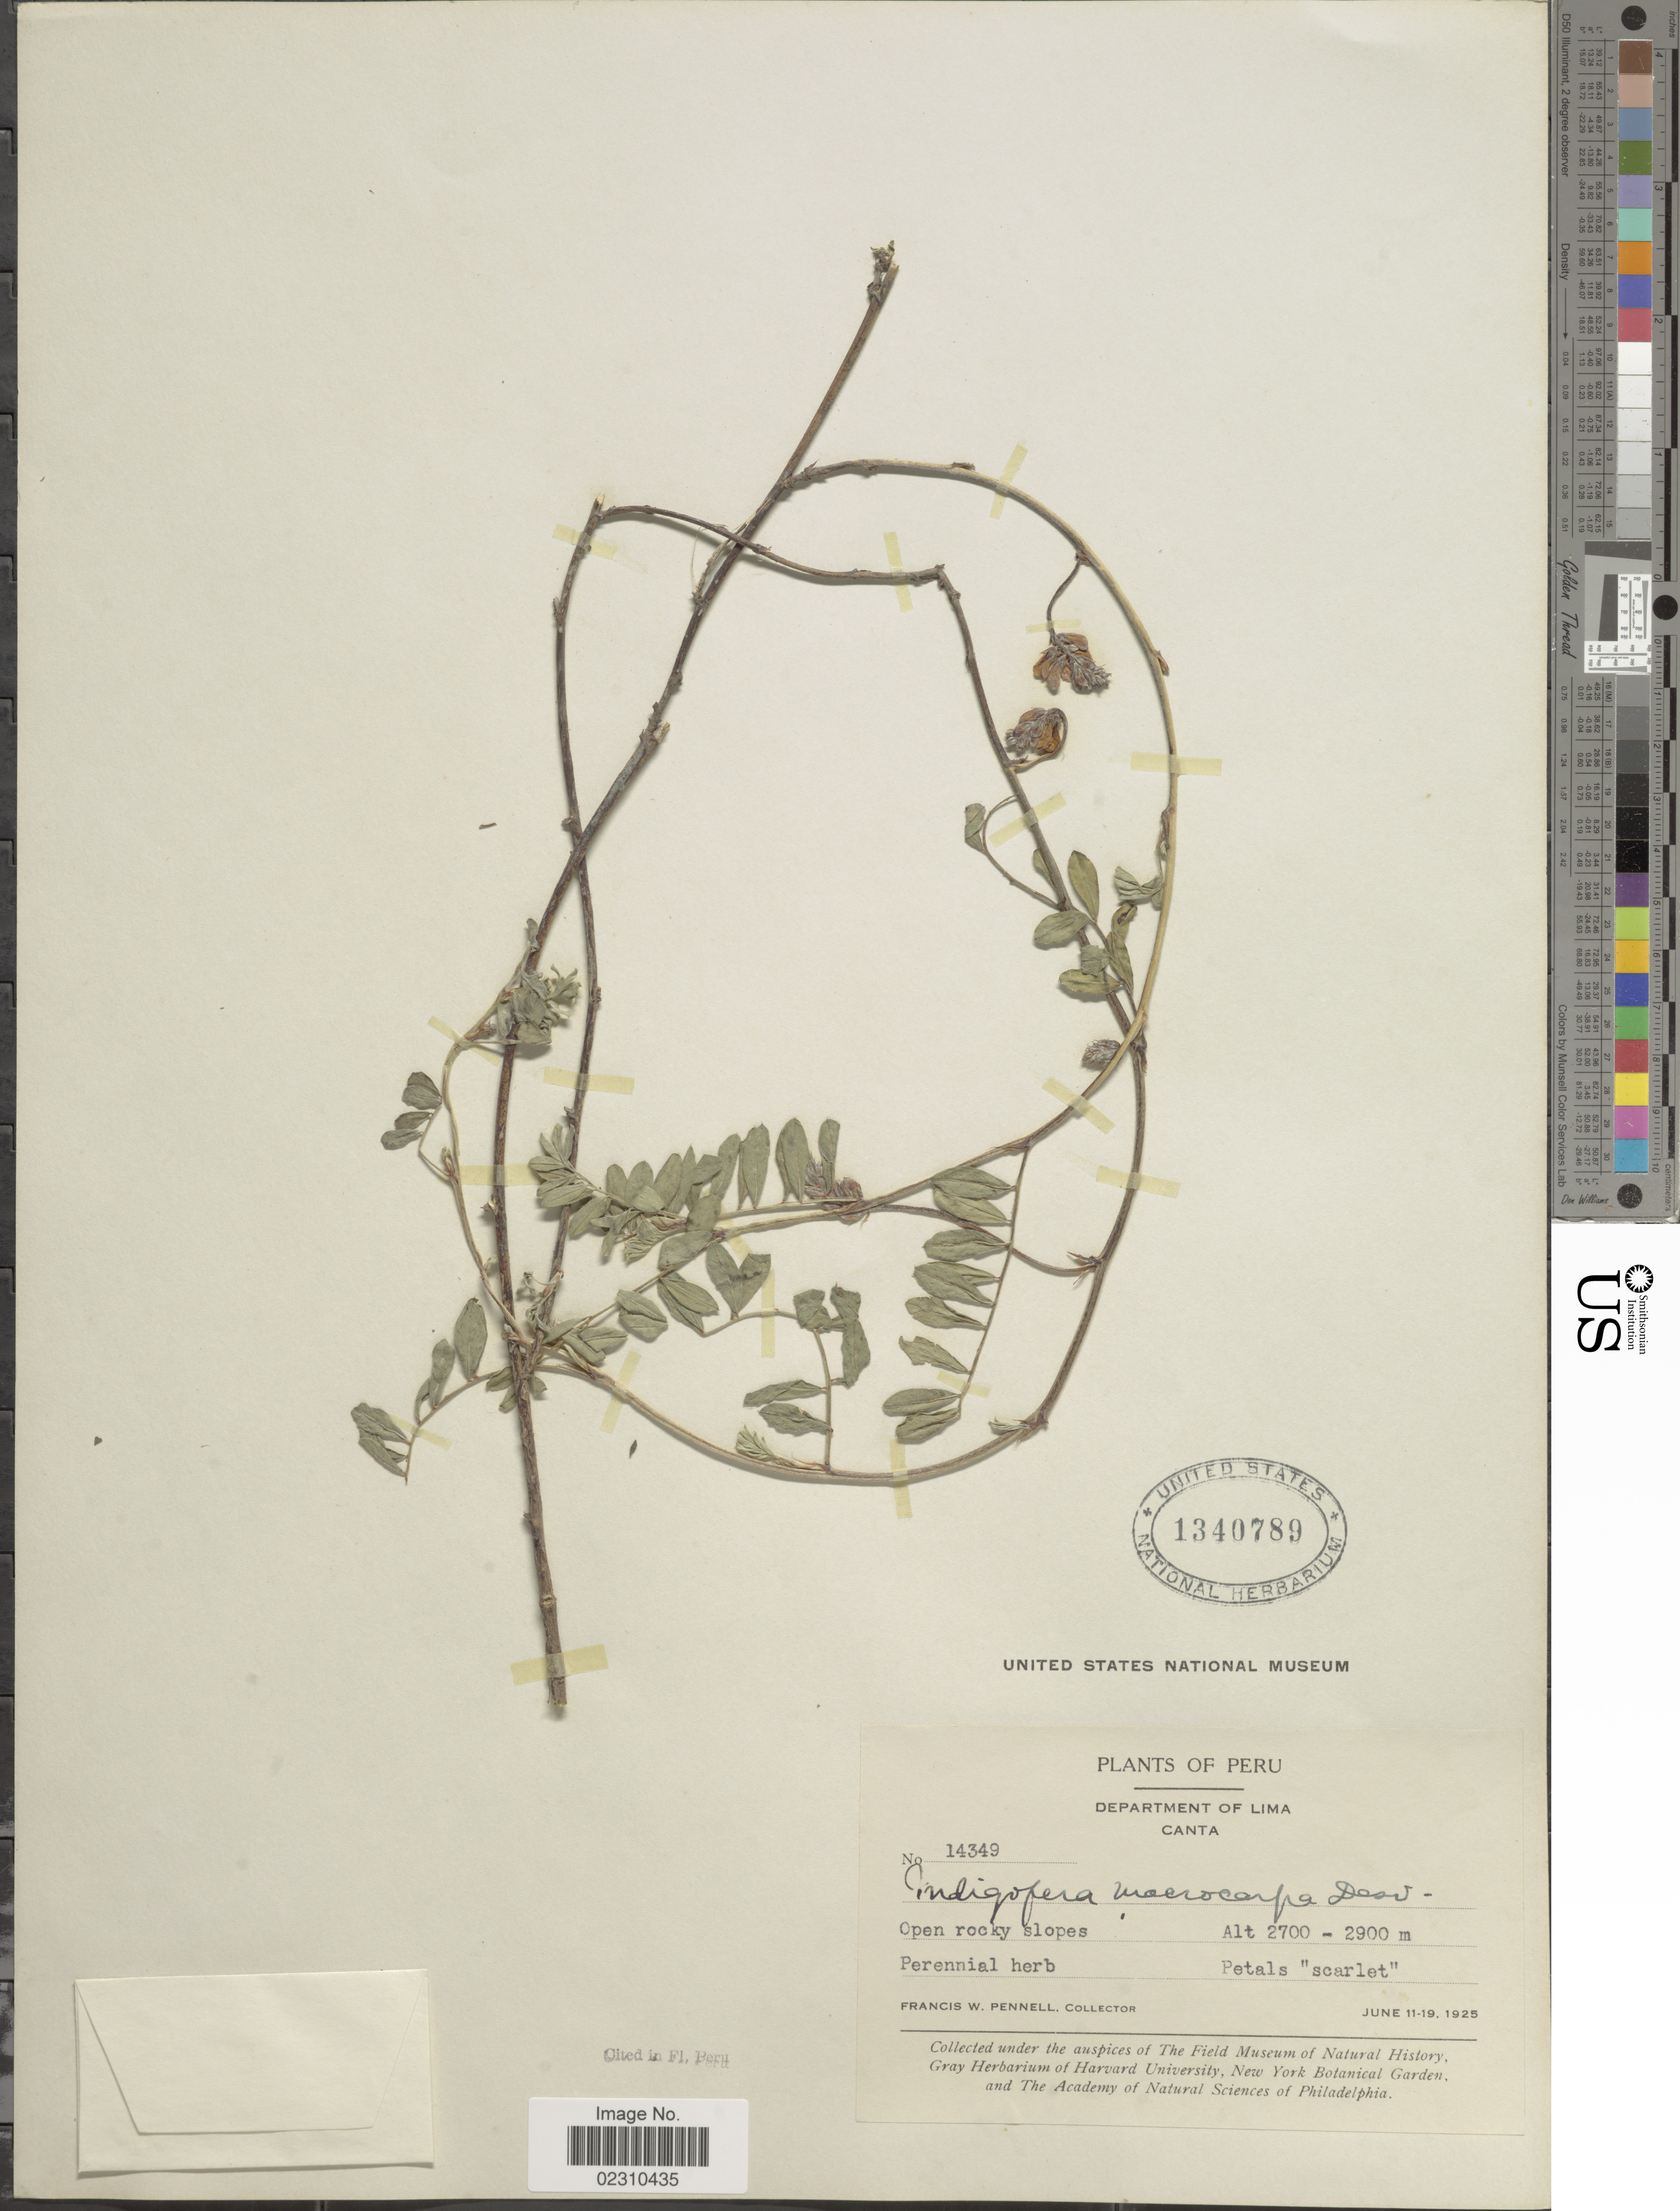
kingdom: Plantae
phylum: Tracheophyta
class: Magnoliopsida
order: Fabales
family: Fabaceae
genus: Indigofera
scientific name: Indigofera macrocarpa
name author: Desv.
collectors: F. W. Pennell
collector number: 14349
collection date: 1925-06-11/1925-06-19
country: Peru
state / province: Lima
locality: Department of Lima, Canta,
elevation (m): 2700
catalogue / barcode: US 1340789